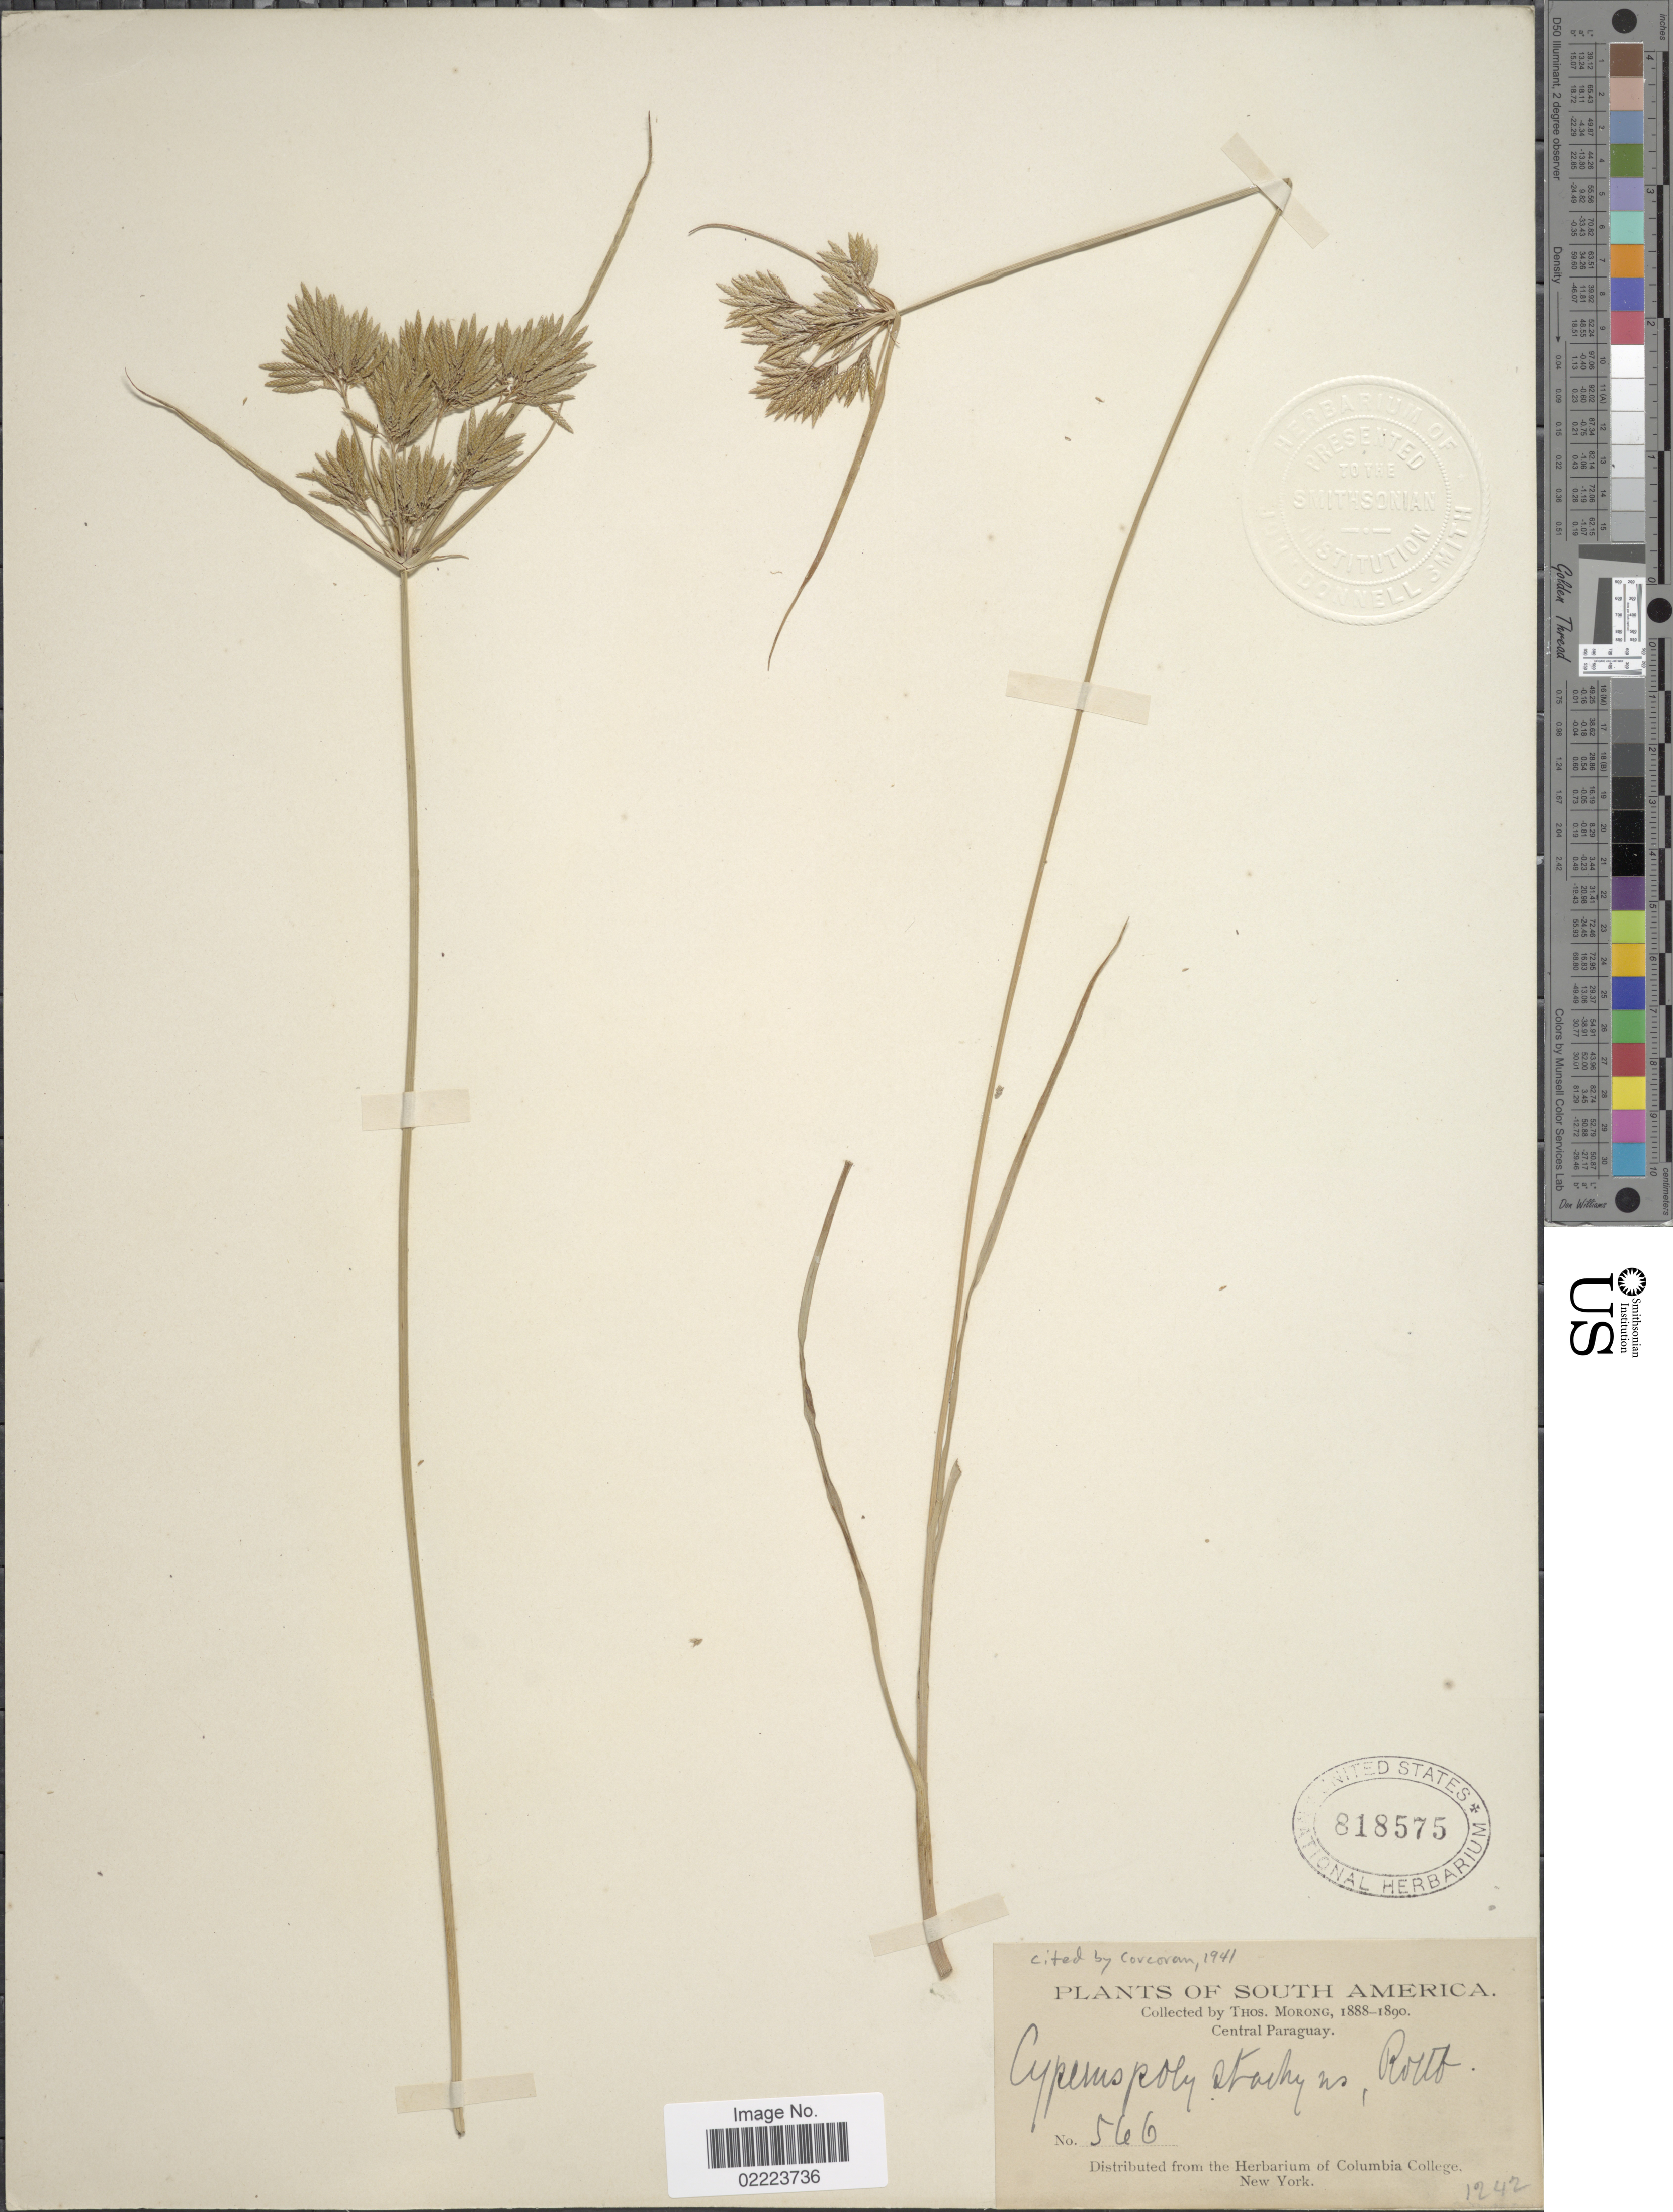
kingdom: Plantae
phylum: Tracheophyta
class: Liliopsida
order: Poales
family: Cyperaceae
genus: Cyperus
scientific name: Cyperus polystachyos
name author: Rottb.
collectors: ex herb. T. Morong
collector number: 566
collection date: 1888/1890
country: Paraguay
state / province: Central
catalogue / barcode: US 818575